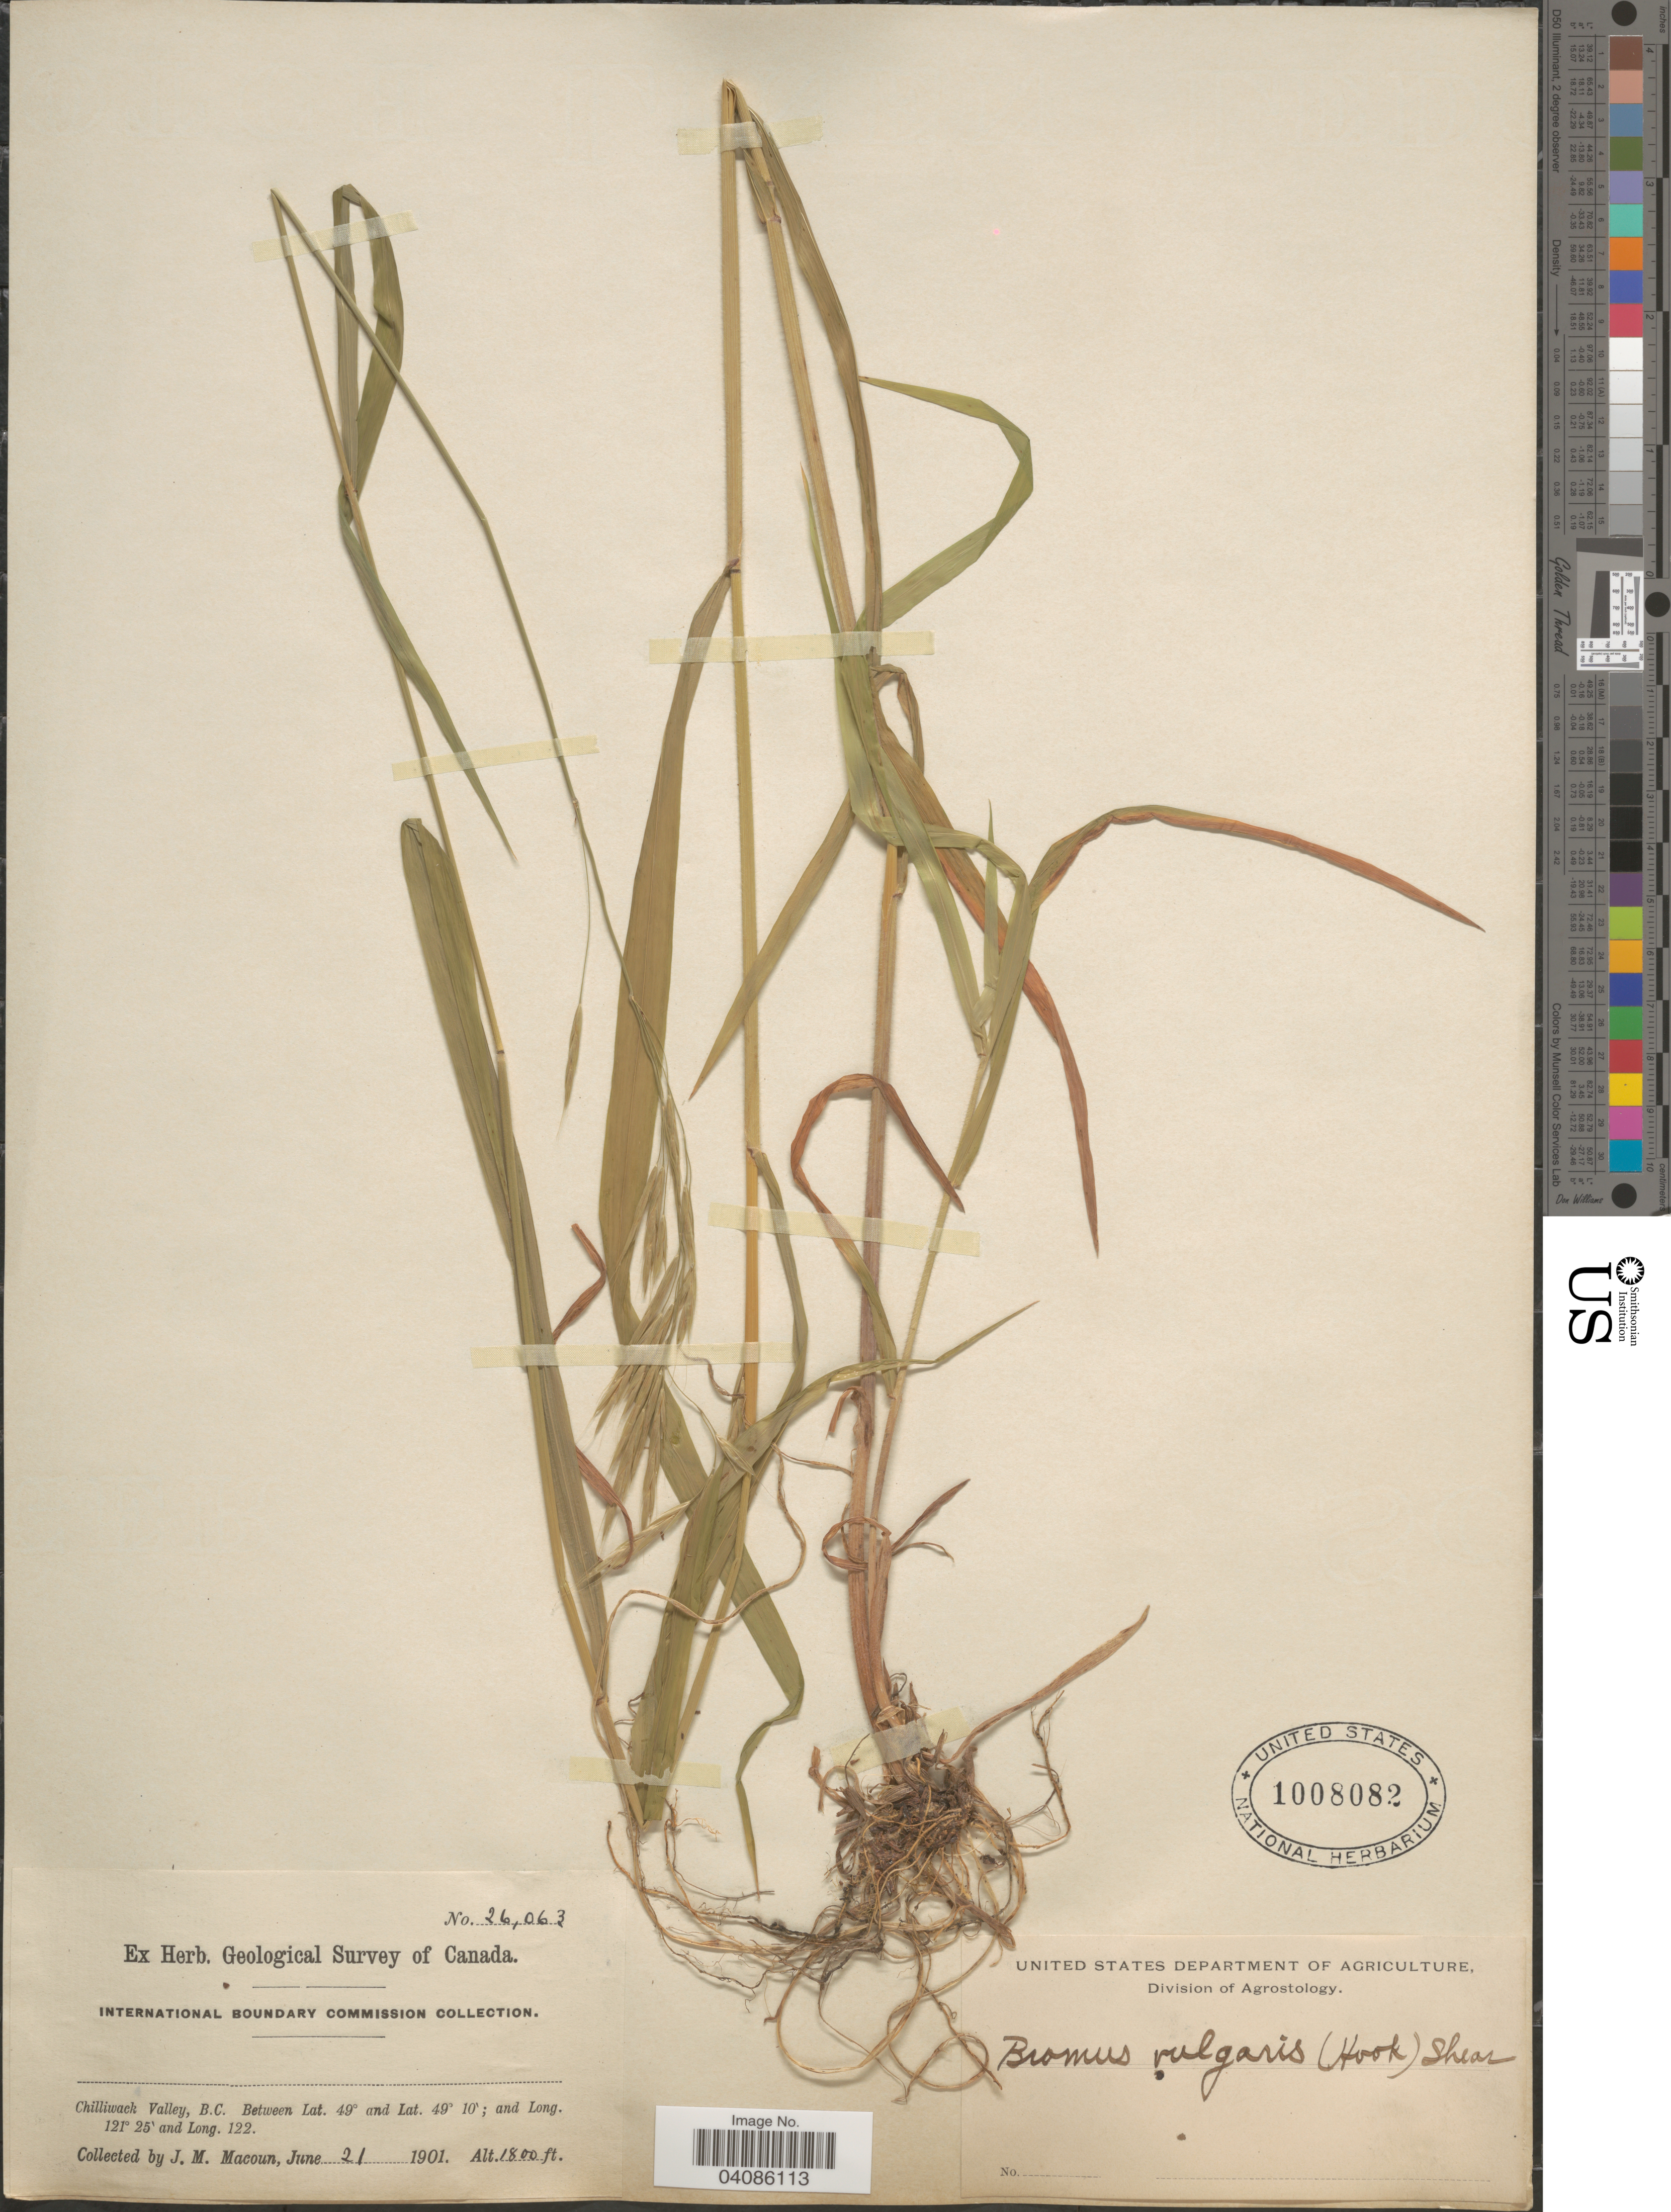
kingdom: Plantae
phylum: Tracheophyta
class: Liliopsida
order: Poales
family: Poaceae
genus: Bromus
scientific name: Bromus vulgaris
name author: (Hook.) Shear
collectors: J. M. Macoun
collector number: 26063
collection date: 1901-06-21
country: Canada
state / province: British Columbia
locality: Geological Survey of Canada. Chilliwack Valley.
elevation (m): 549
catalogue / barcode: US 1008082